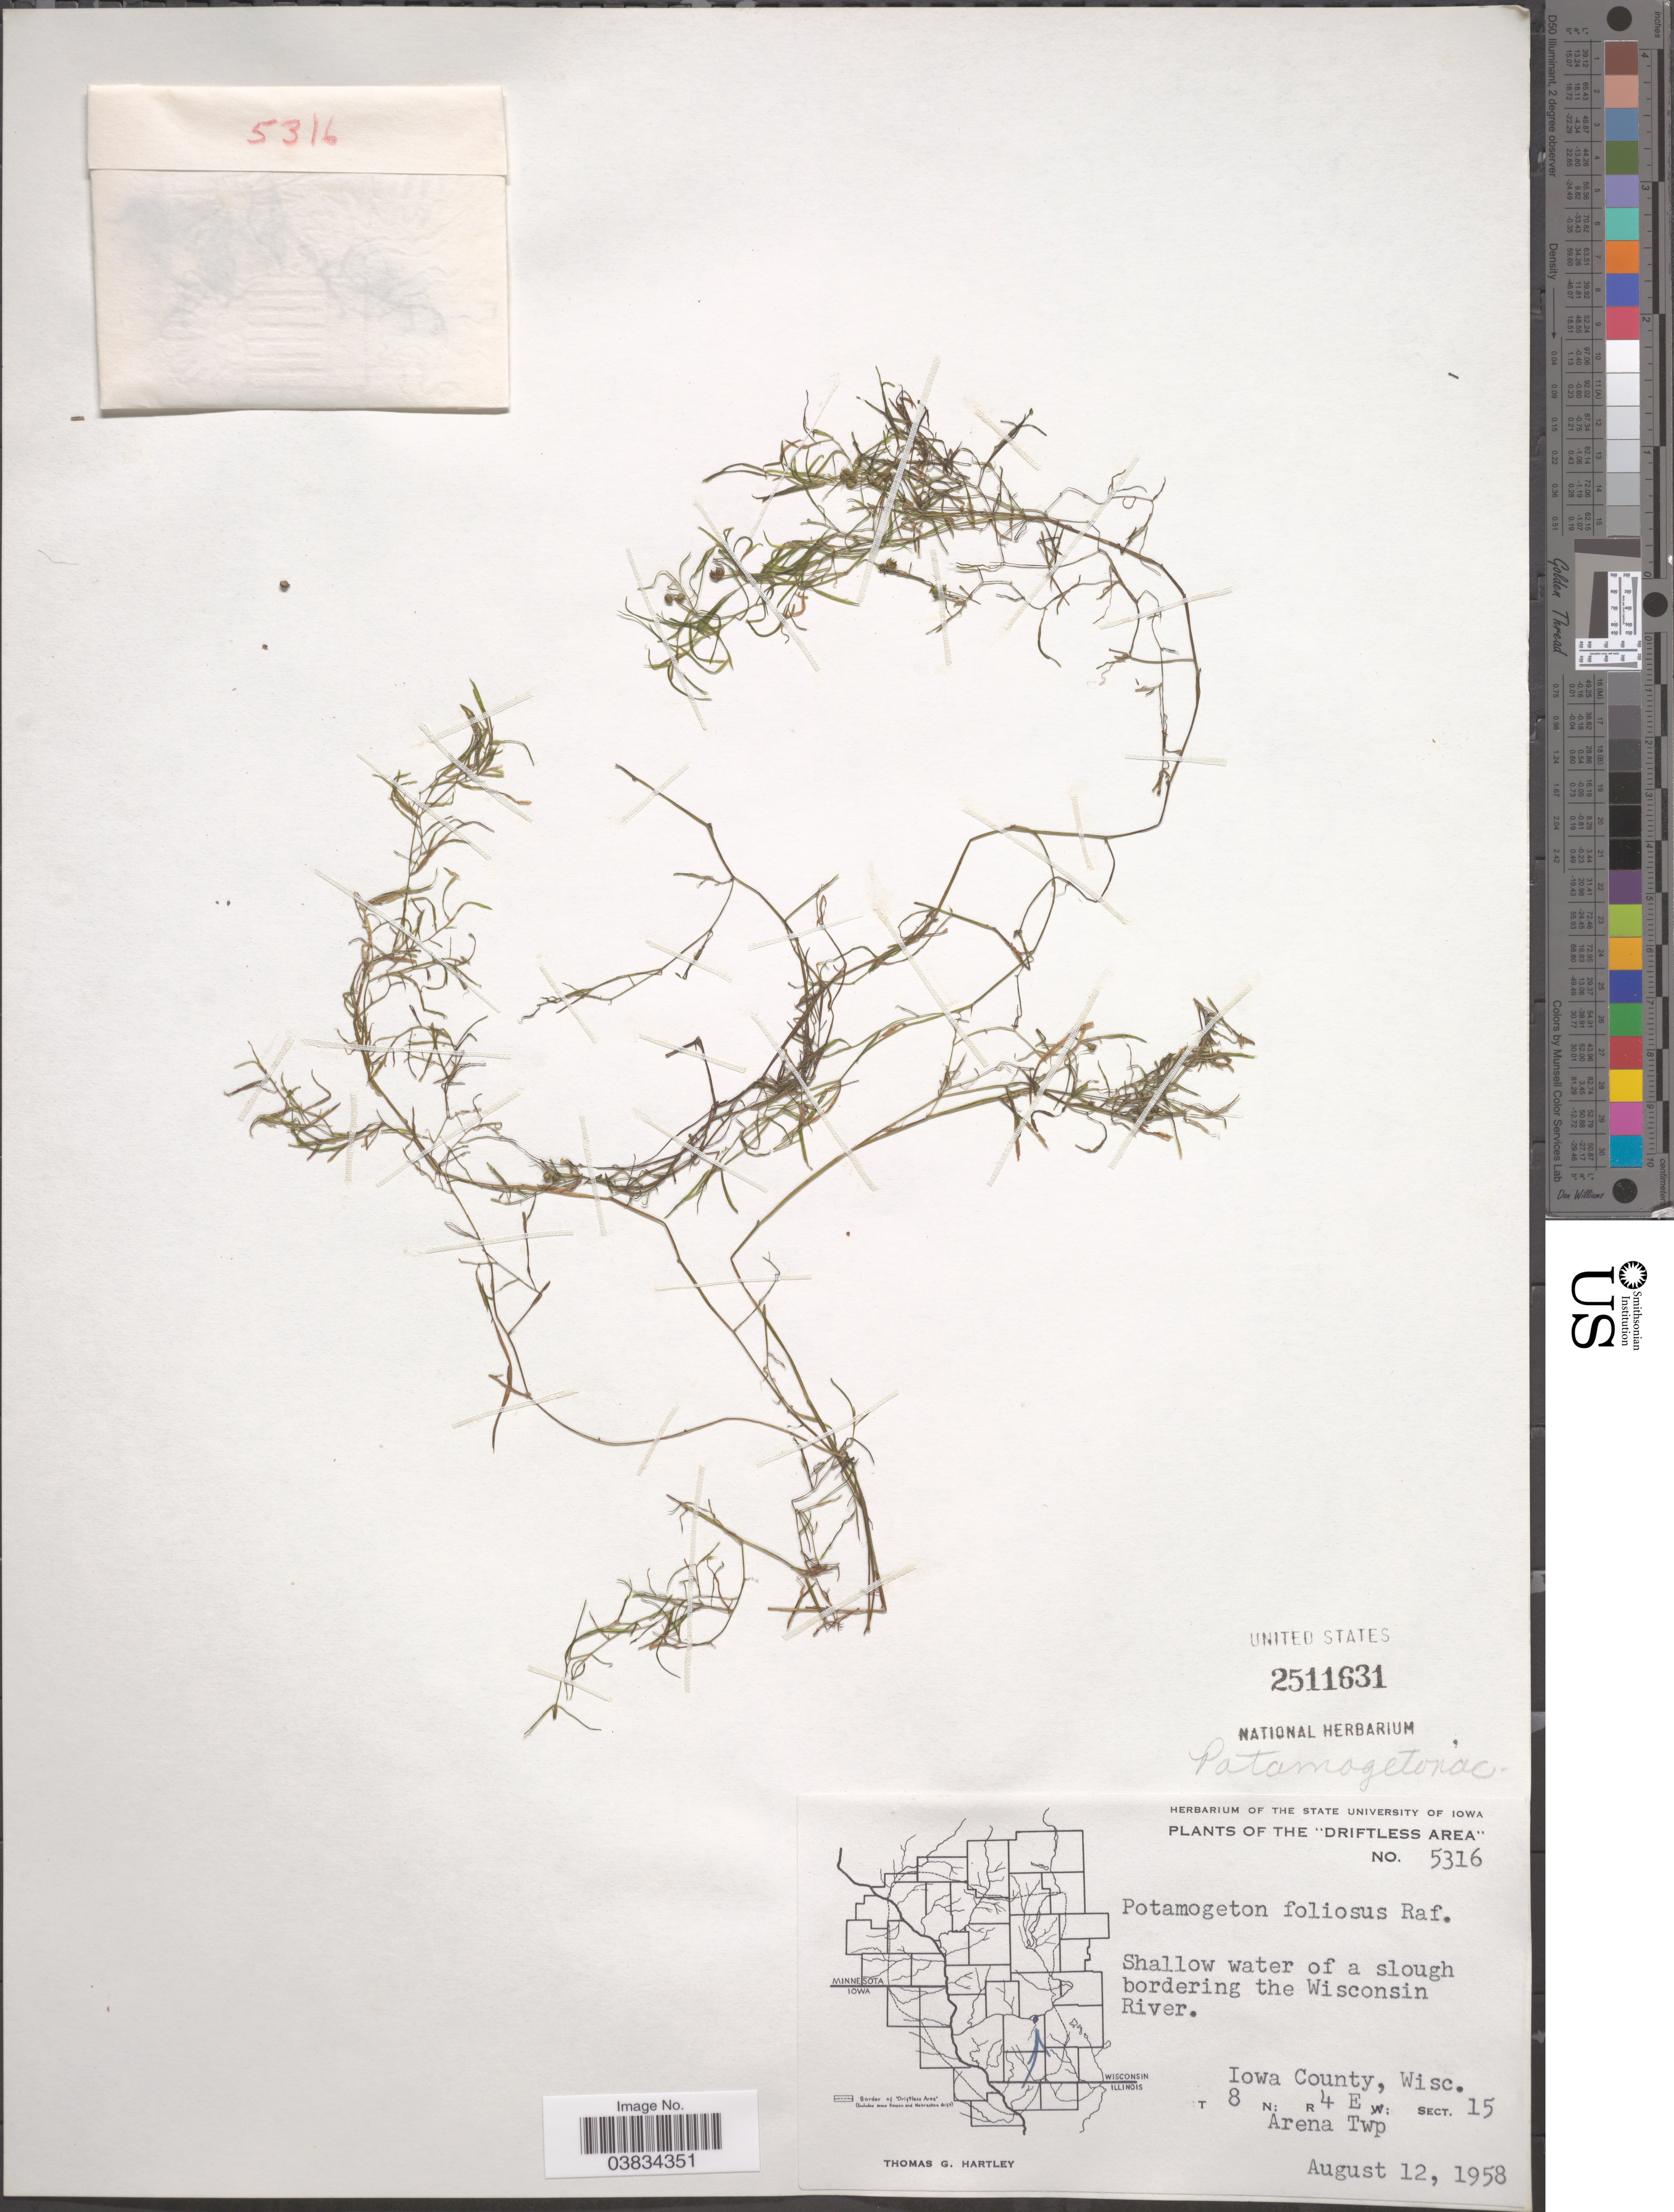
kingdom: Plantae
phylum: Tracheophyta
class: Liliopsida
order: Alismatales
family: Potamogetonaceae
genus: Potamogeton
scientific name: Potamogeton foliosus var. foliosus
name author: Raf.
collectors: T. G. Hartley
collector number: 5316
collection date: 1958-08-12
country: United States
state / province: Wisconsin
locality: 'Driftless Area'. Shallow water of a slough bordering the Wisconsin River. Iowa County. T 8 N: R 4 E; Sect. 15 Arena Twp.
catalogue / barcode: US 2511631